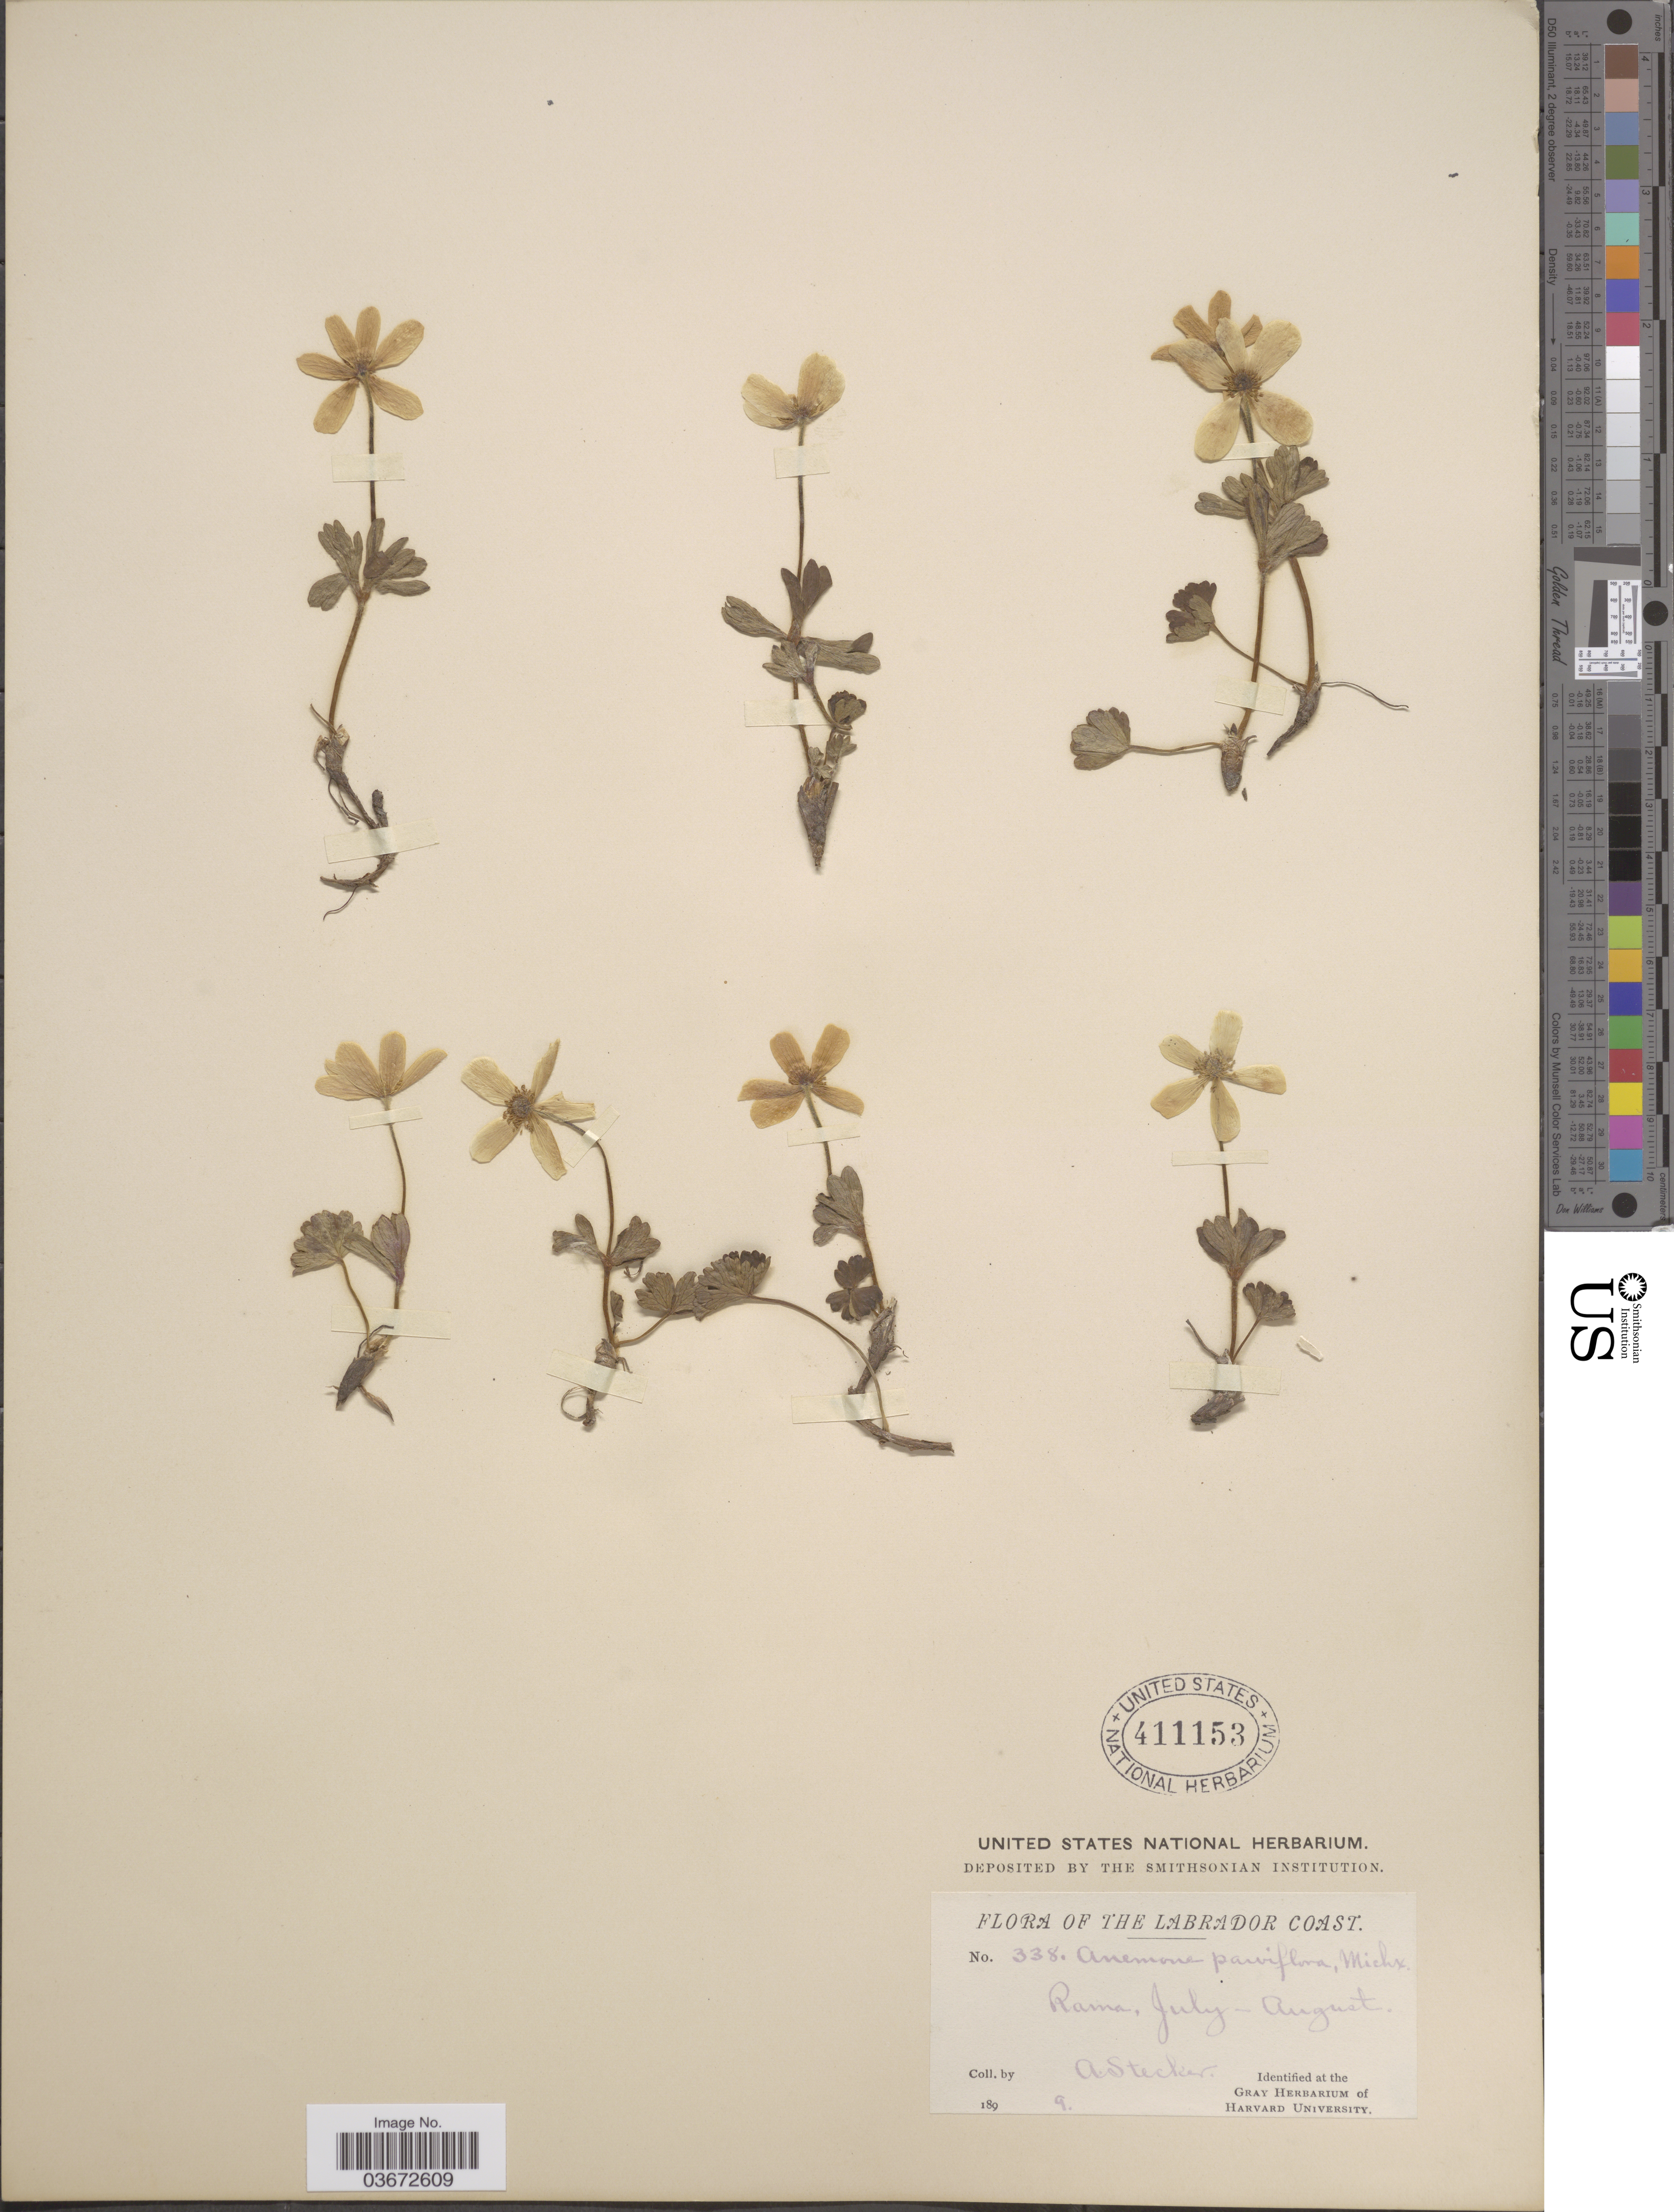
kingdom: Plantae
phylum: Tracheophyta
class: Magnoliopsida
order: Ranunculales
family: Ranunculaceae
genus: Anemone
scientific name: Anemone parviflora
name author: Michx.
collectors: A. Stecker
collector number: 338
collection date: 1899-07/1899-08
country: Canada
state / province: Newfoundland and Labrador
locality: The Labrador Coast. Rama.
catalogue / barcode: US 411153